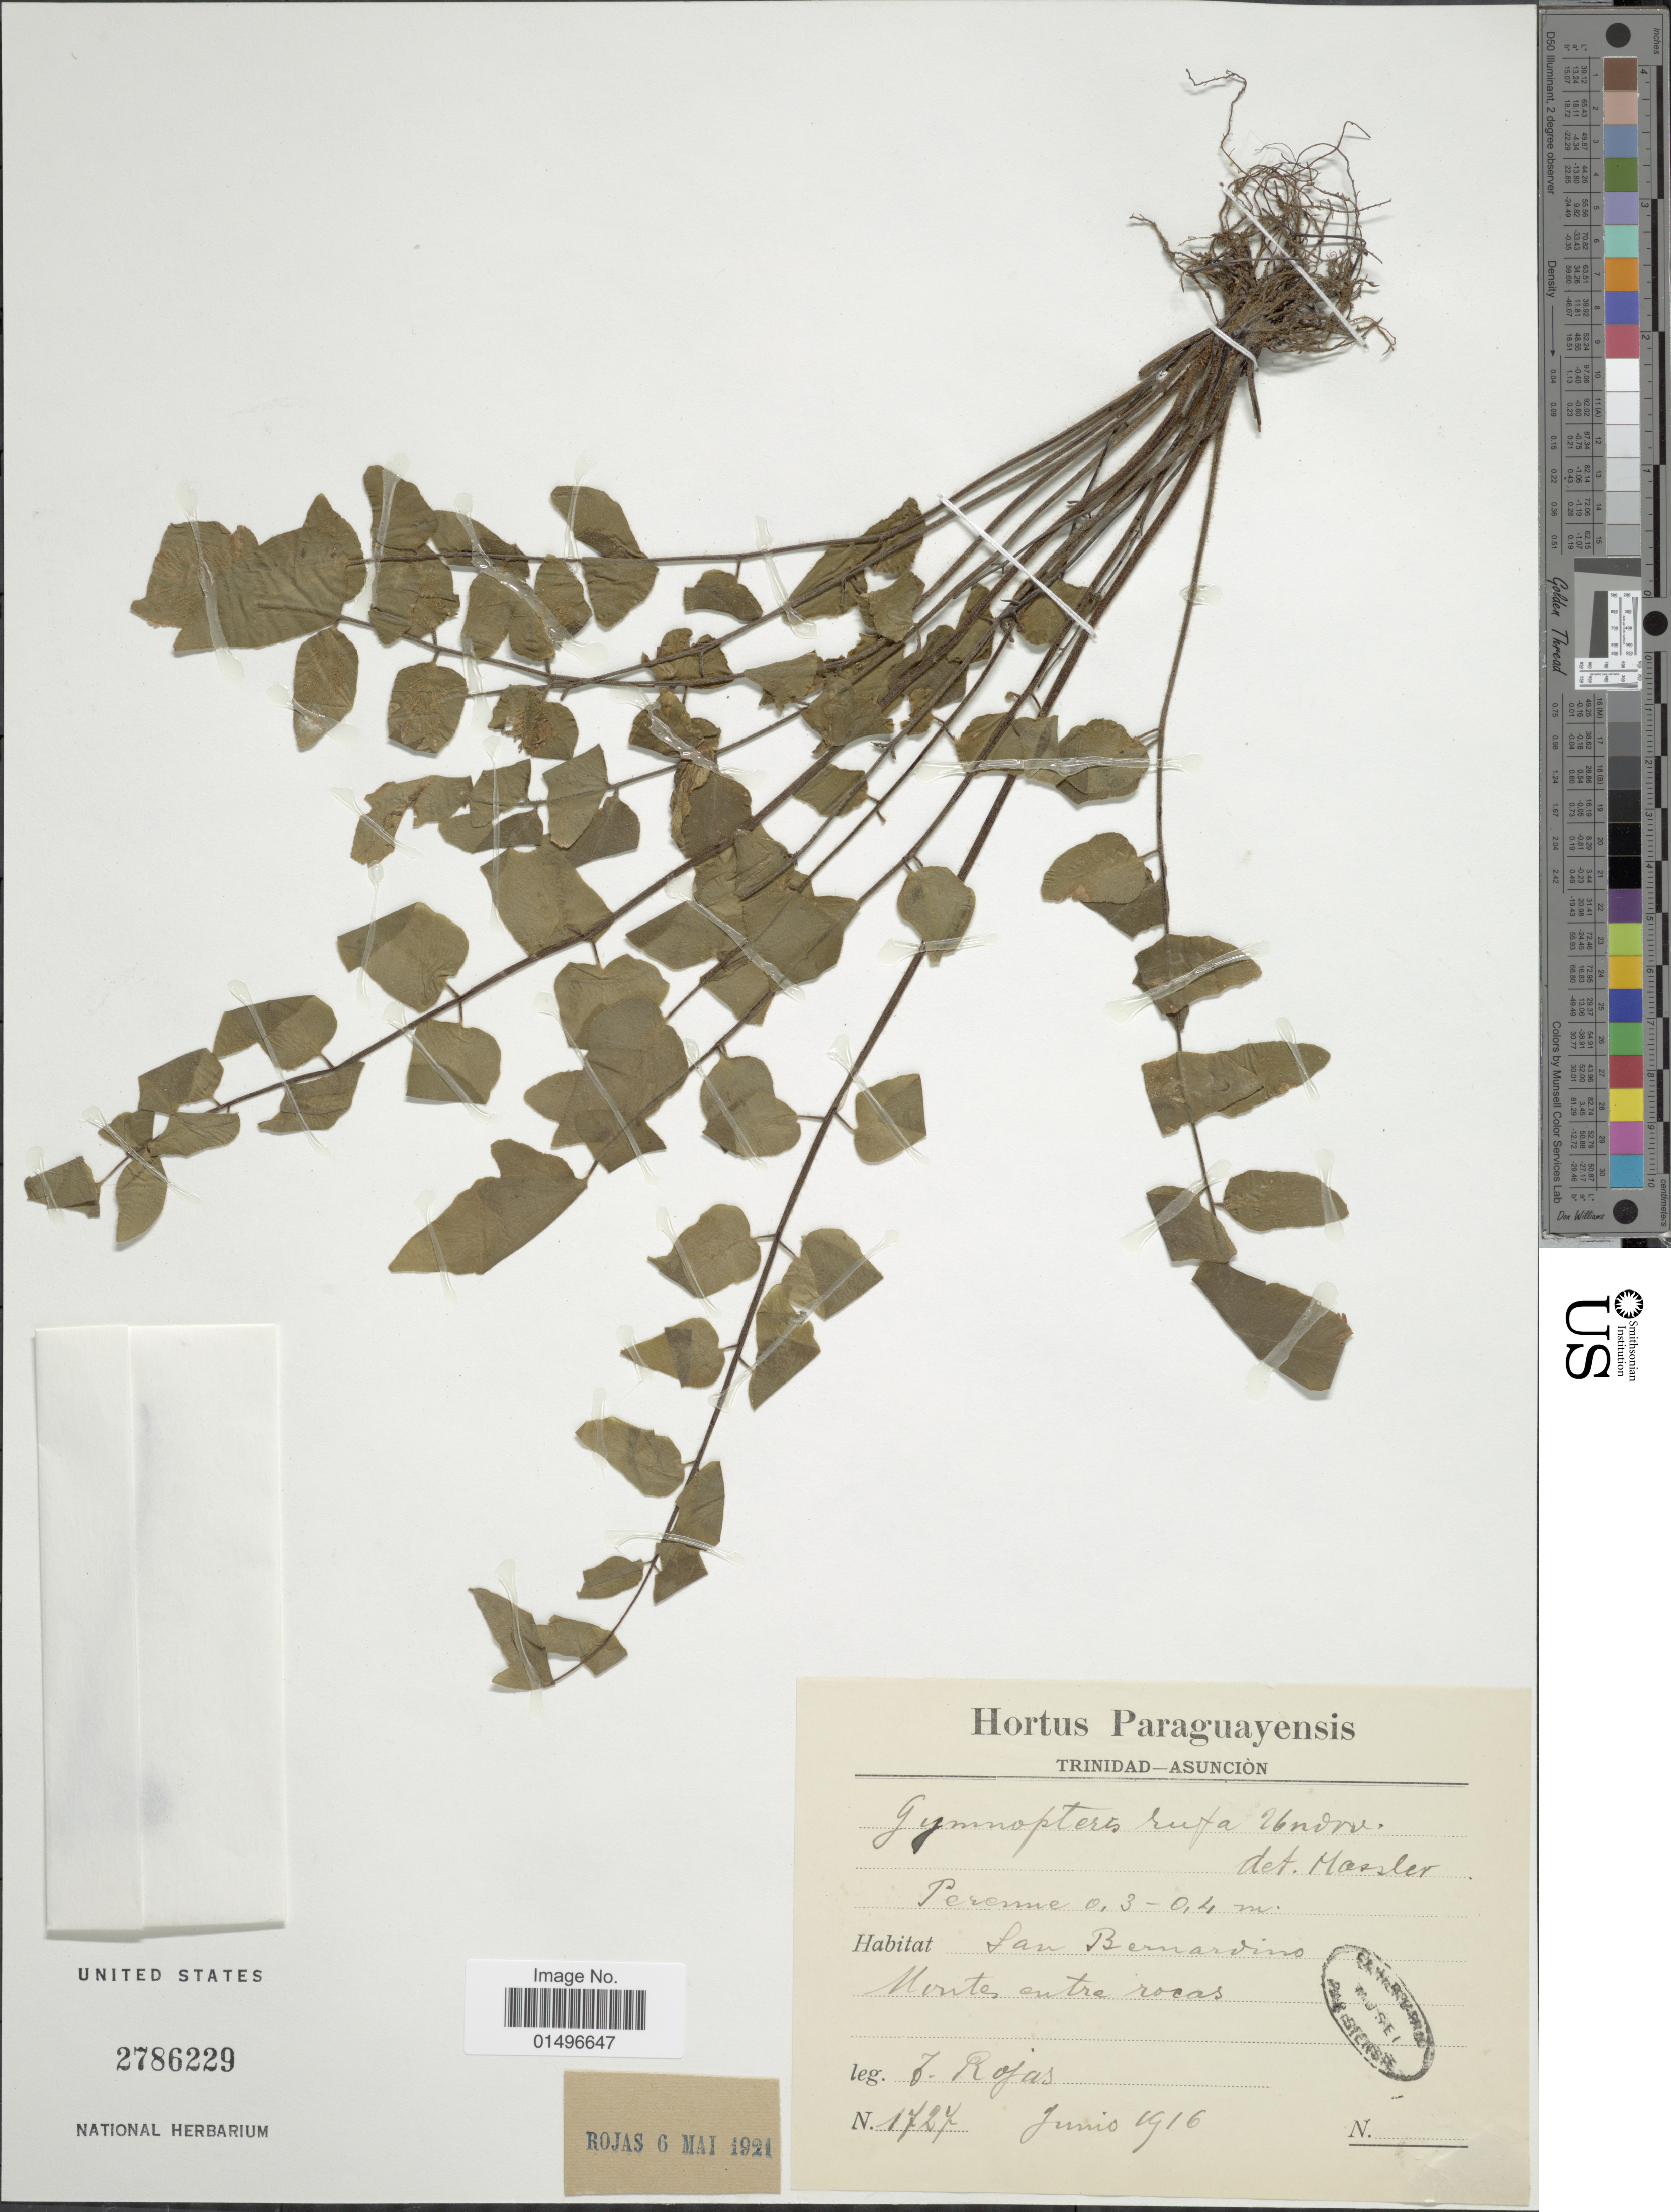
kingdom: Plantae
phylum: Tracheophyta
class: Polypodiopsida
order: Polypodiales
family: Pteridaceae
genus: Hemionitis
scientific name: Hemionitis tomentosa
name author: (Lam.) Raddi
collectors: J. Rojas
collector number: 1727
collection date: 1916-06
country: Paraguay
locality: Paraguayensis, San Bernardino, Montes entre rocas.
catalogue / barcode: US 2786229